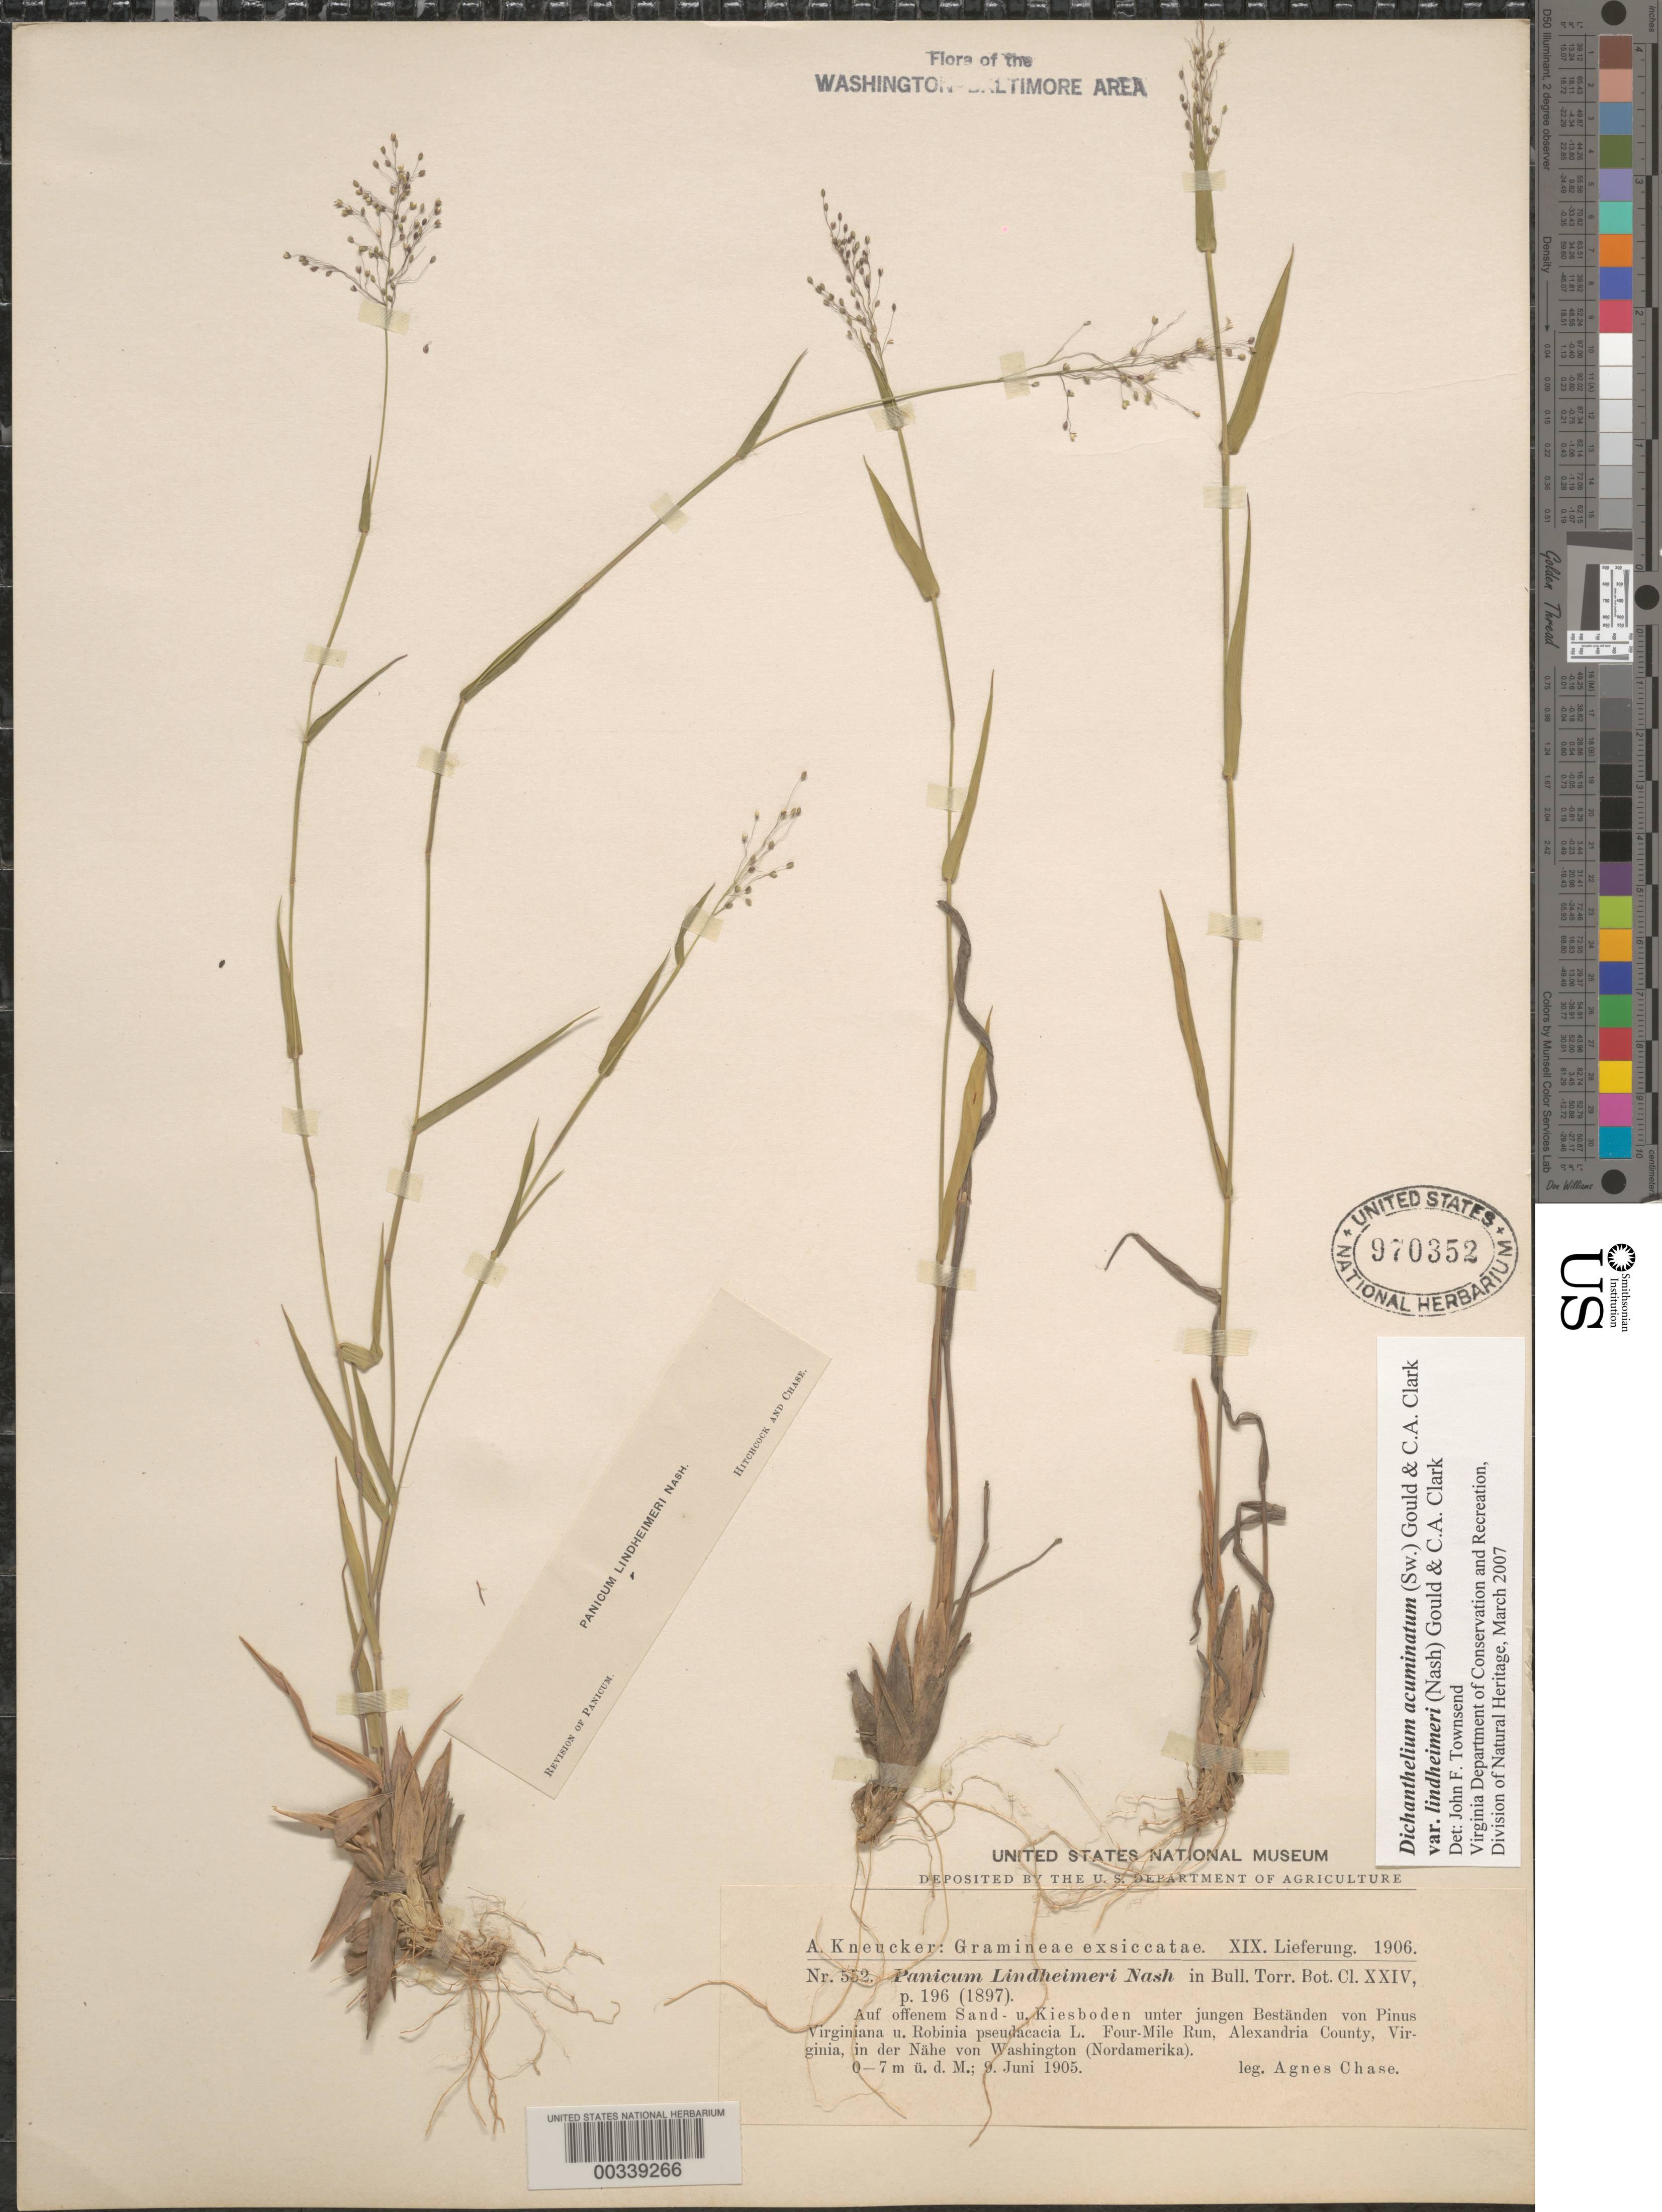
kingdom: Plantae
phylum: Tracheophyta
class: Liliopsida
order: Poales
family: Poaceae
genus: Dichanthelium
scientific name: Dichanthelium acuminatum var. lindheimeri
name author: (Nash) Gould & C.A. Clark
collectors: A. Chase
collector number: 552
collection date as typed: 09 Jun 1905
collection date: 1905-06-09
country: United States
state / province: Virginia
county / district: Arlington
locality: Four Mile Run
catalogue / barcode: US 970352